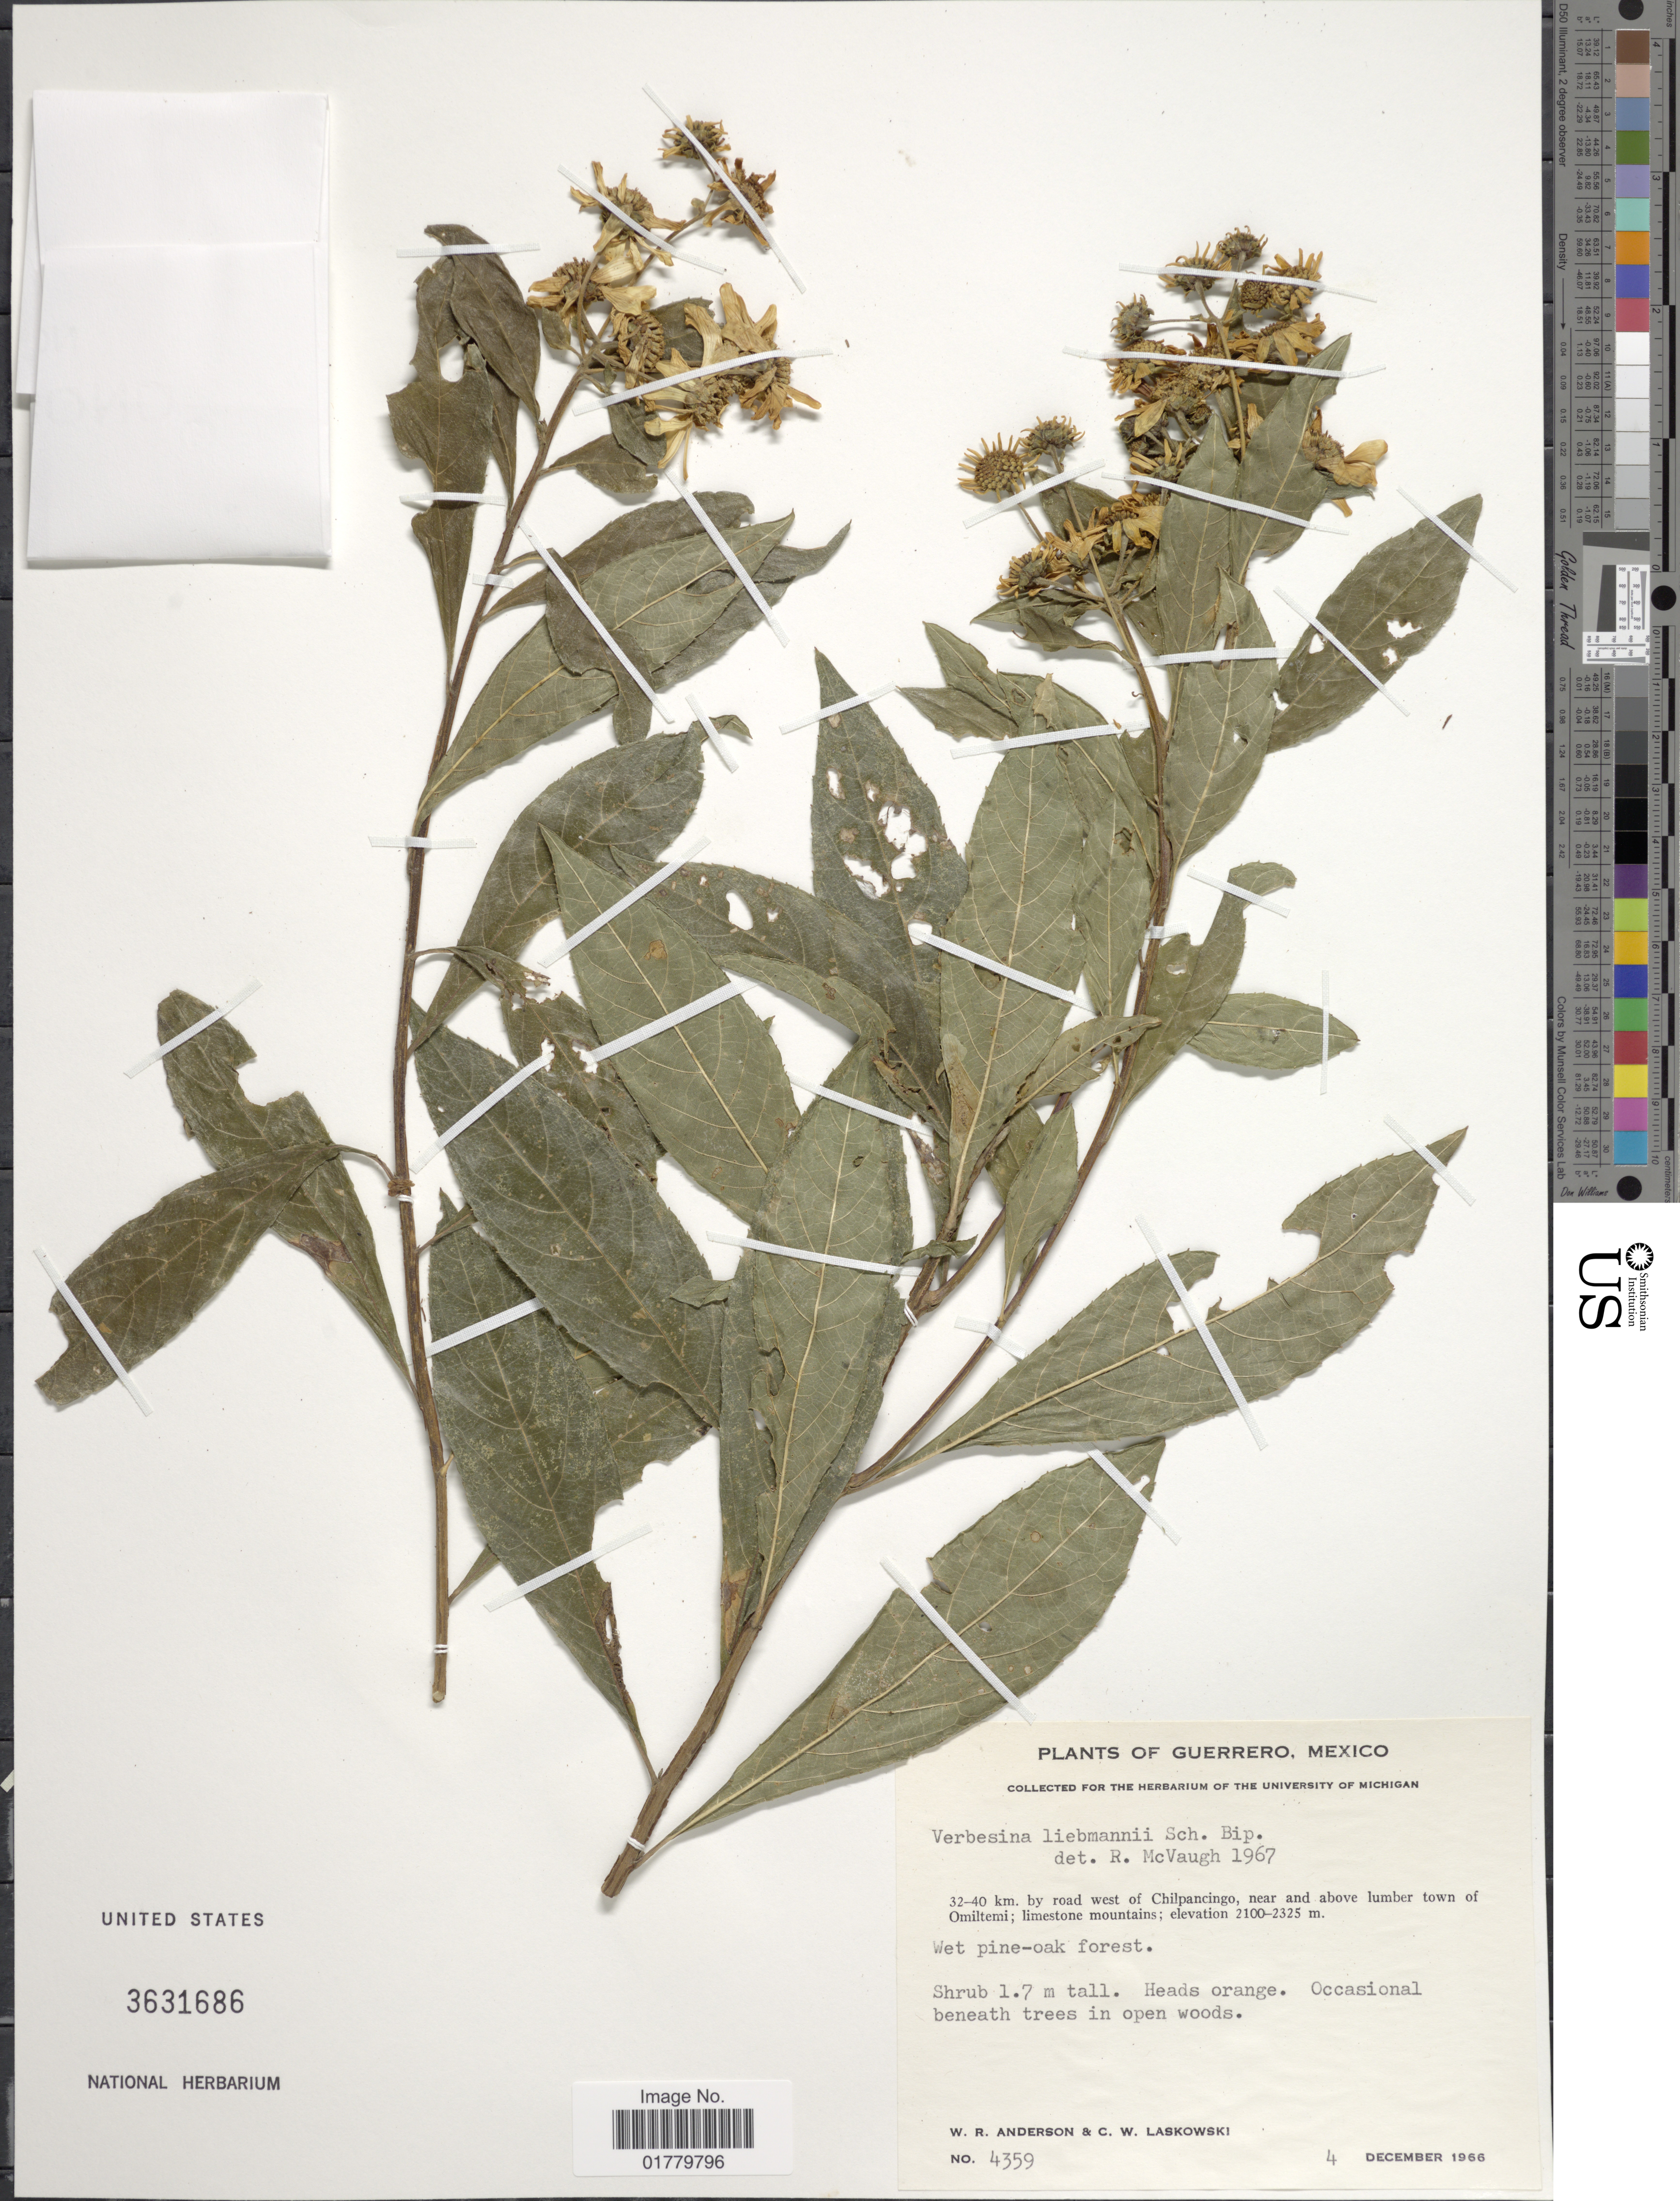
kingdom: Plantae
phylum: Tracheophyta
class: Magnoliopsida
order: Asterales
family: Asteraceae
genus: Verbesina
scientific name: Verbesina liebmannii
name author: Sch. Bip. ex Klatt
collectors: W. Anderson & C. Laskowski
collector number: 4359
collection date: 1966-12-04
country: Mexico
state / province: Guerrero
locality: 32-40 km. by road west of Chilpancingo, near and above lumber town of Omiltemi; limestone mountains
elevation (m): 2100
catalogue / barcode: US 3631686